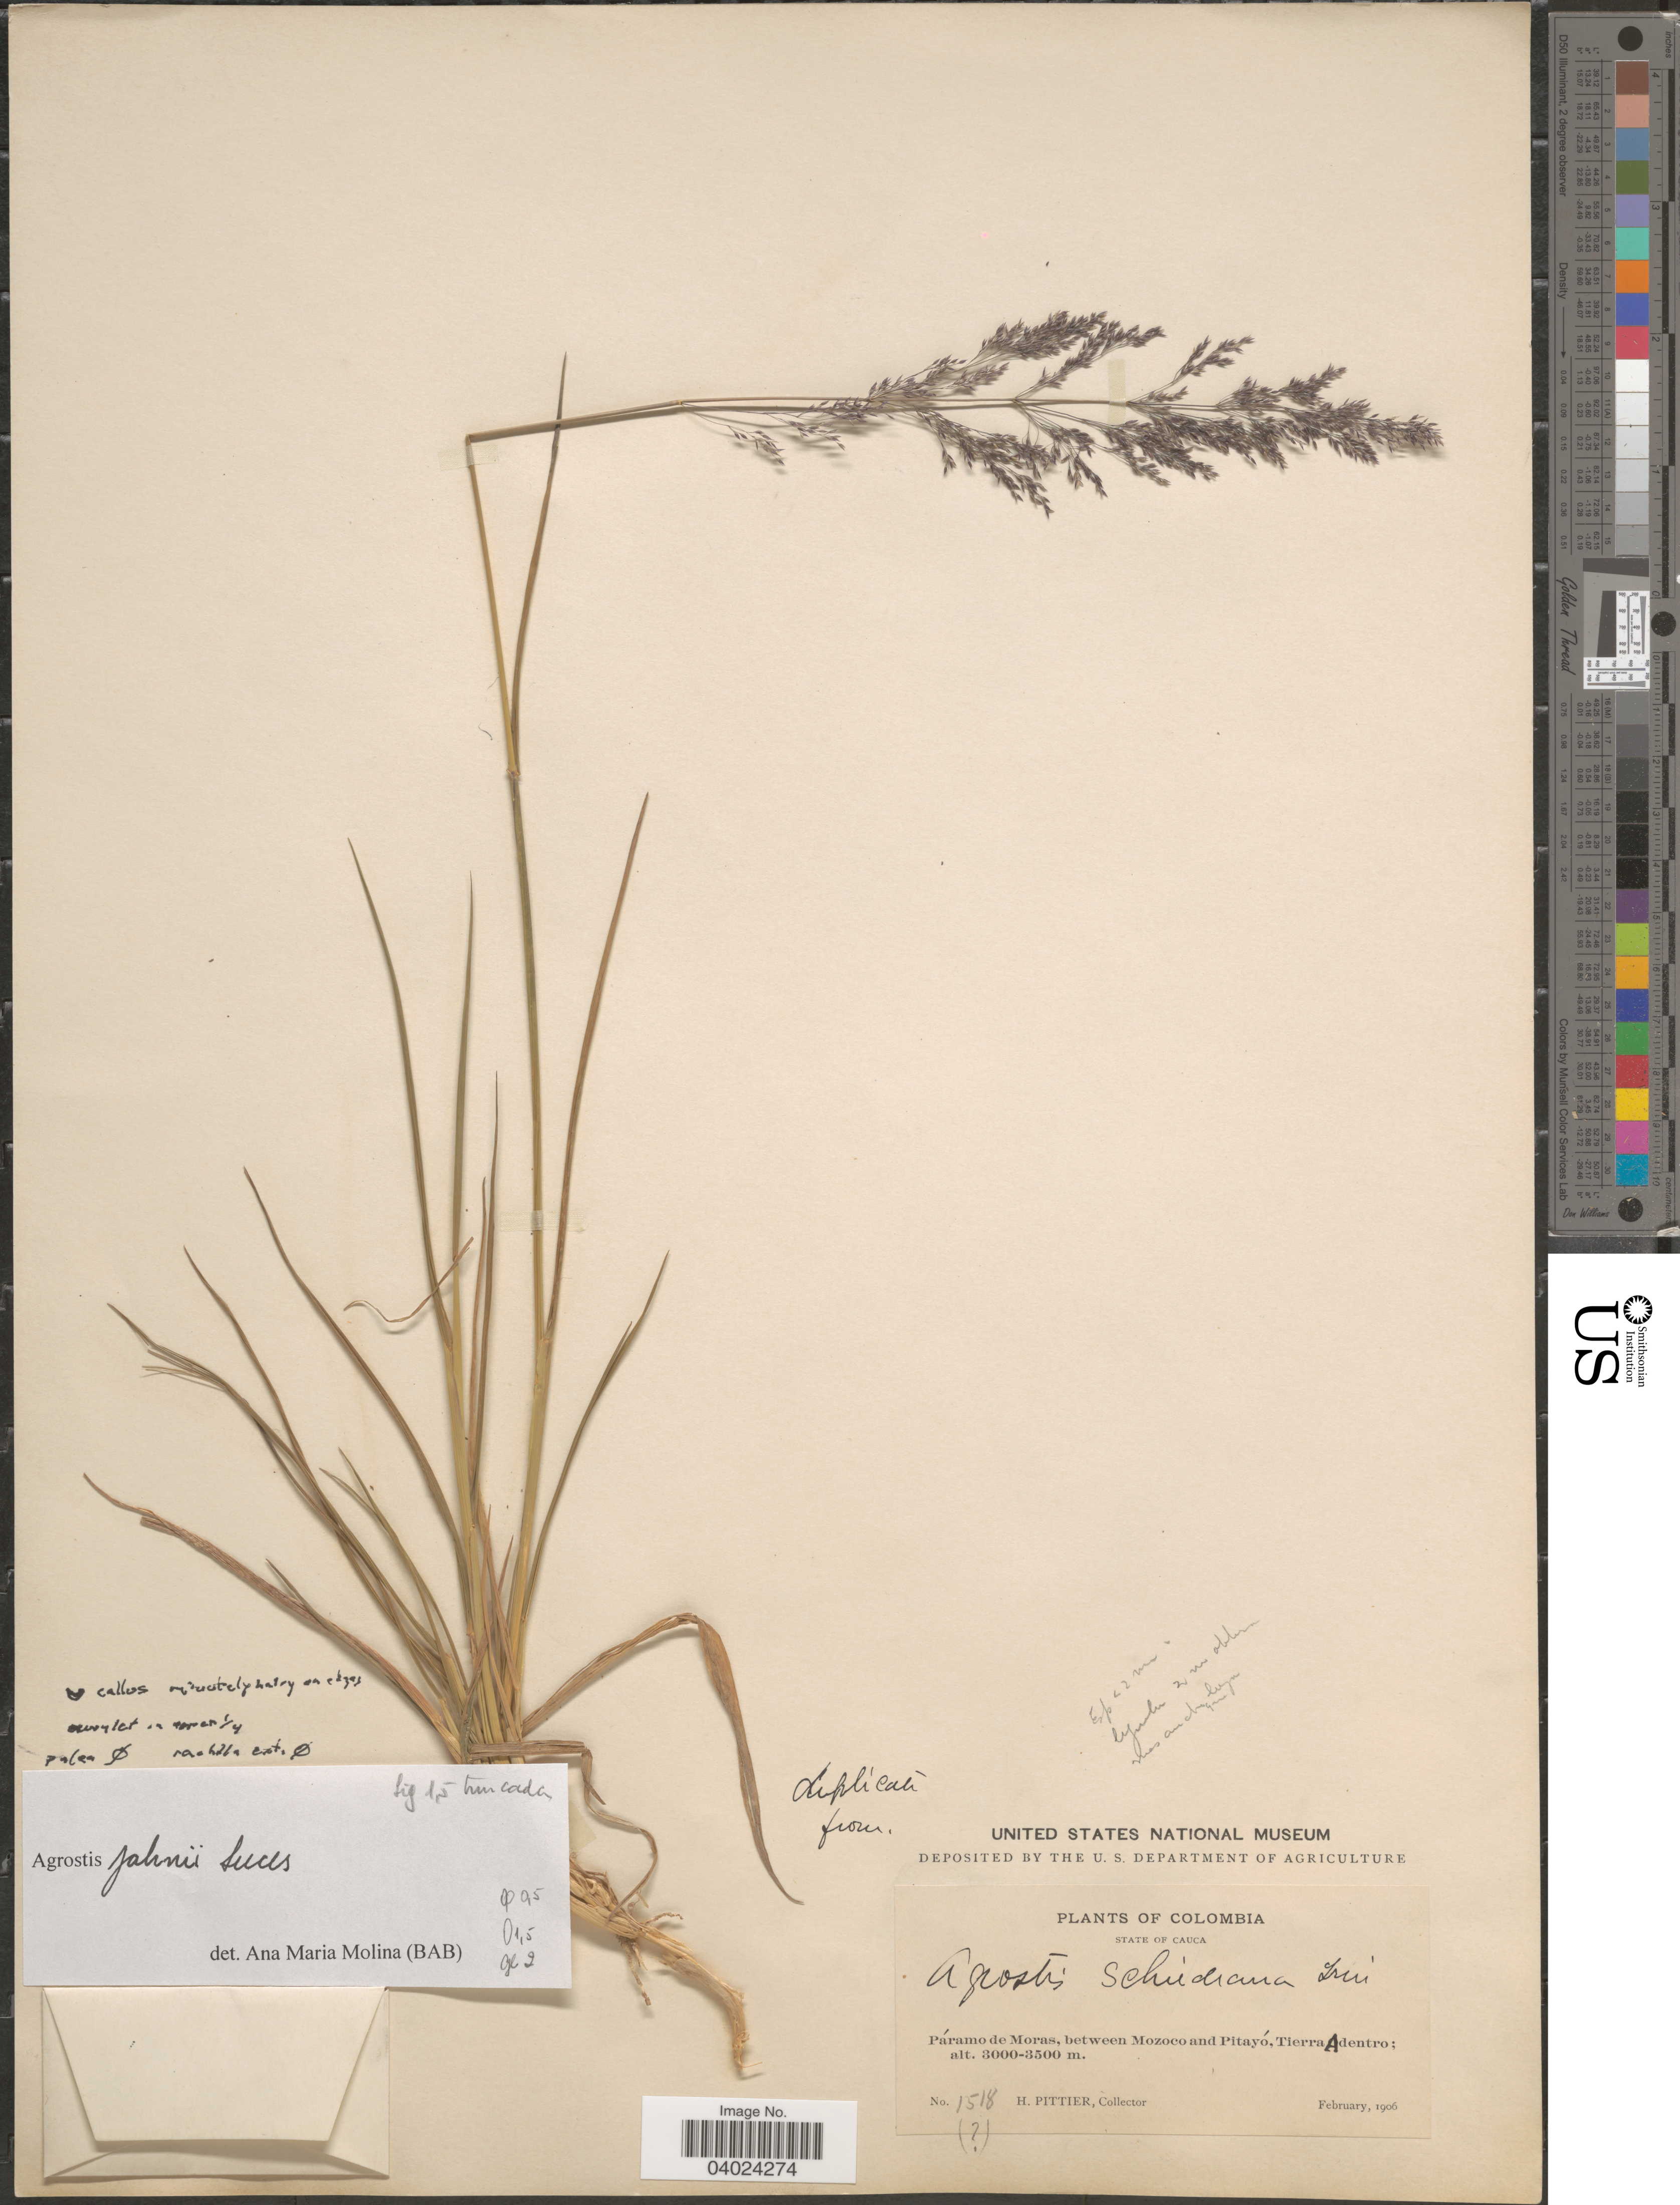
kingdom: Plantae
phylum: Tracheophyta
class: Liliopsida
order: Poales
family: Poaceae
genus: Agrostis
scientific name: Agrostis jahnii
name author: Luces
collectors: H. F. Pittier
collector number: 1518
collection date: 1906-02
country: Colombia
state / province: Cauca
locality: Páramo de Moras, between Mozoco and Pitayó, Tierra Adentro.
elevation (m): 3000